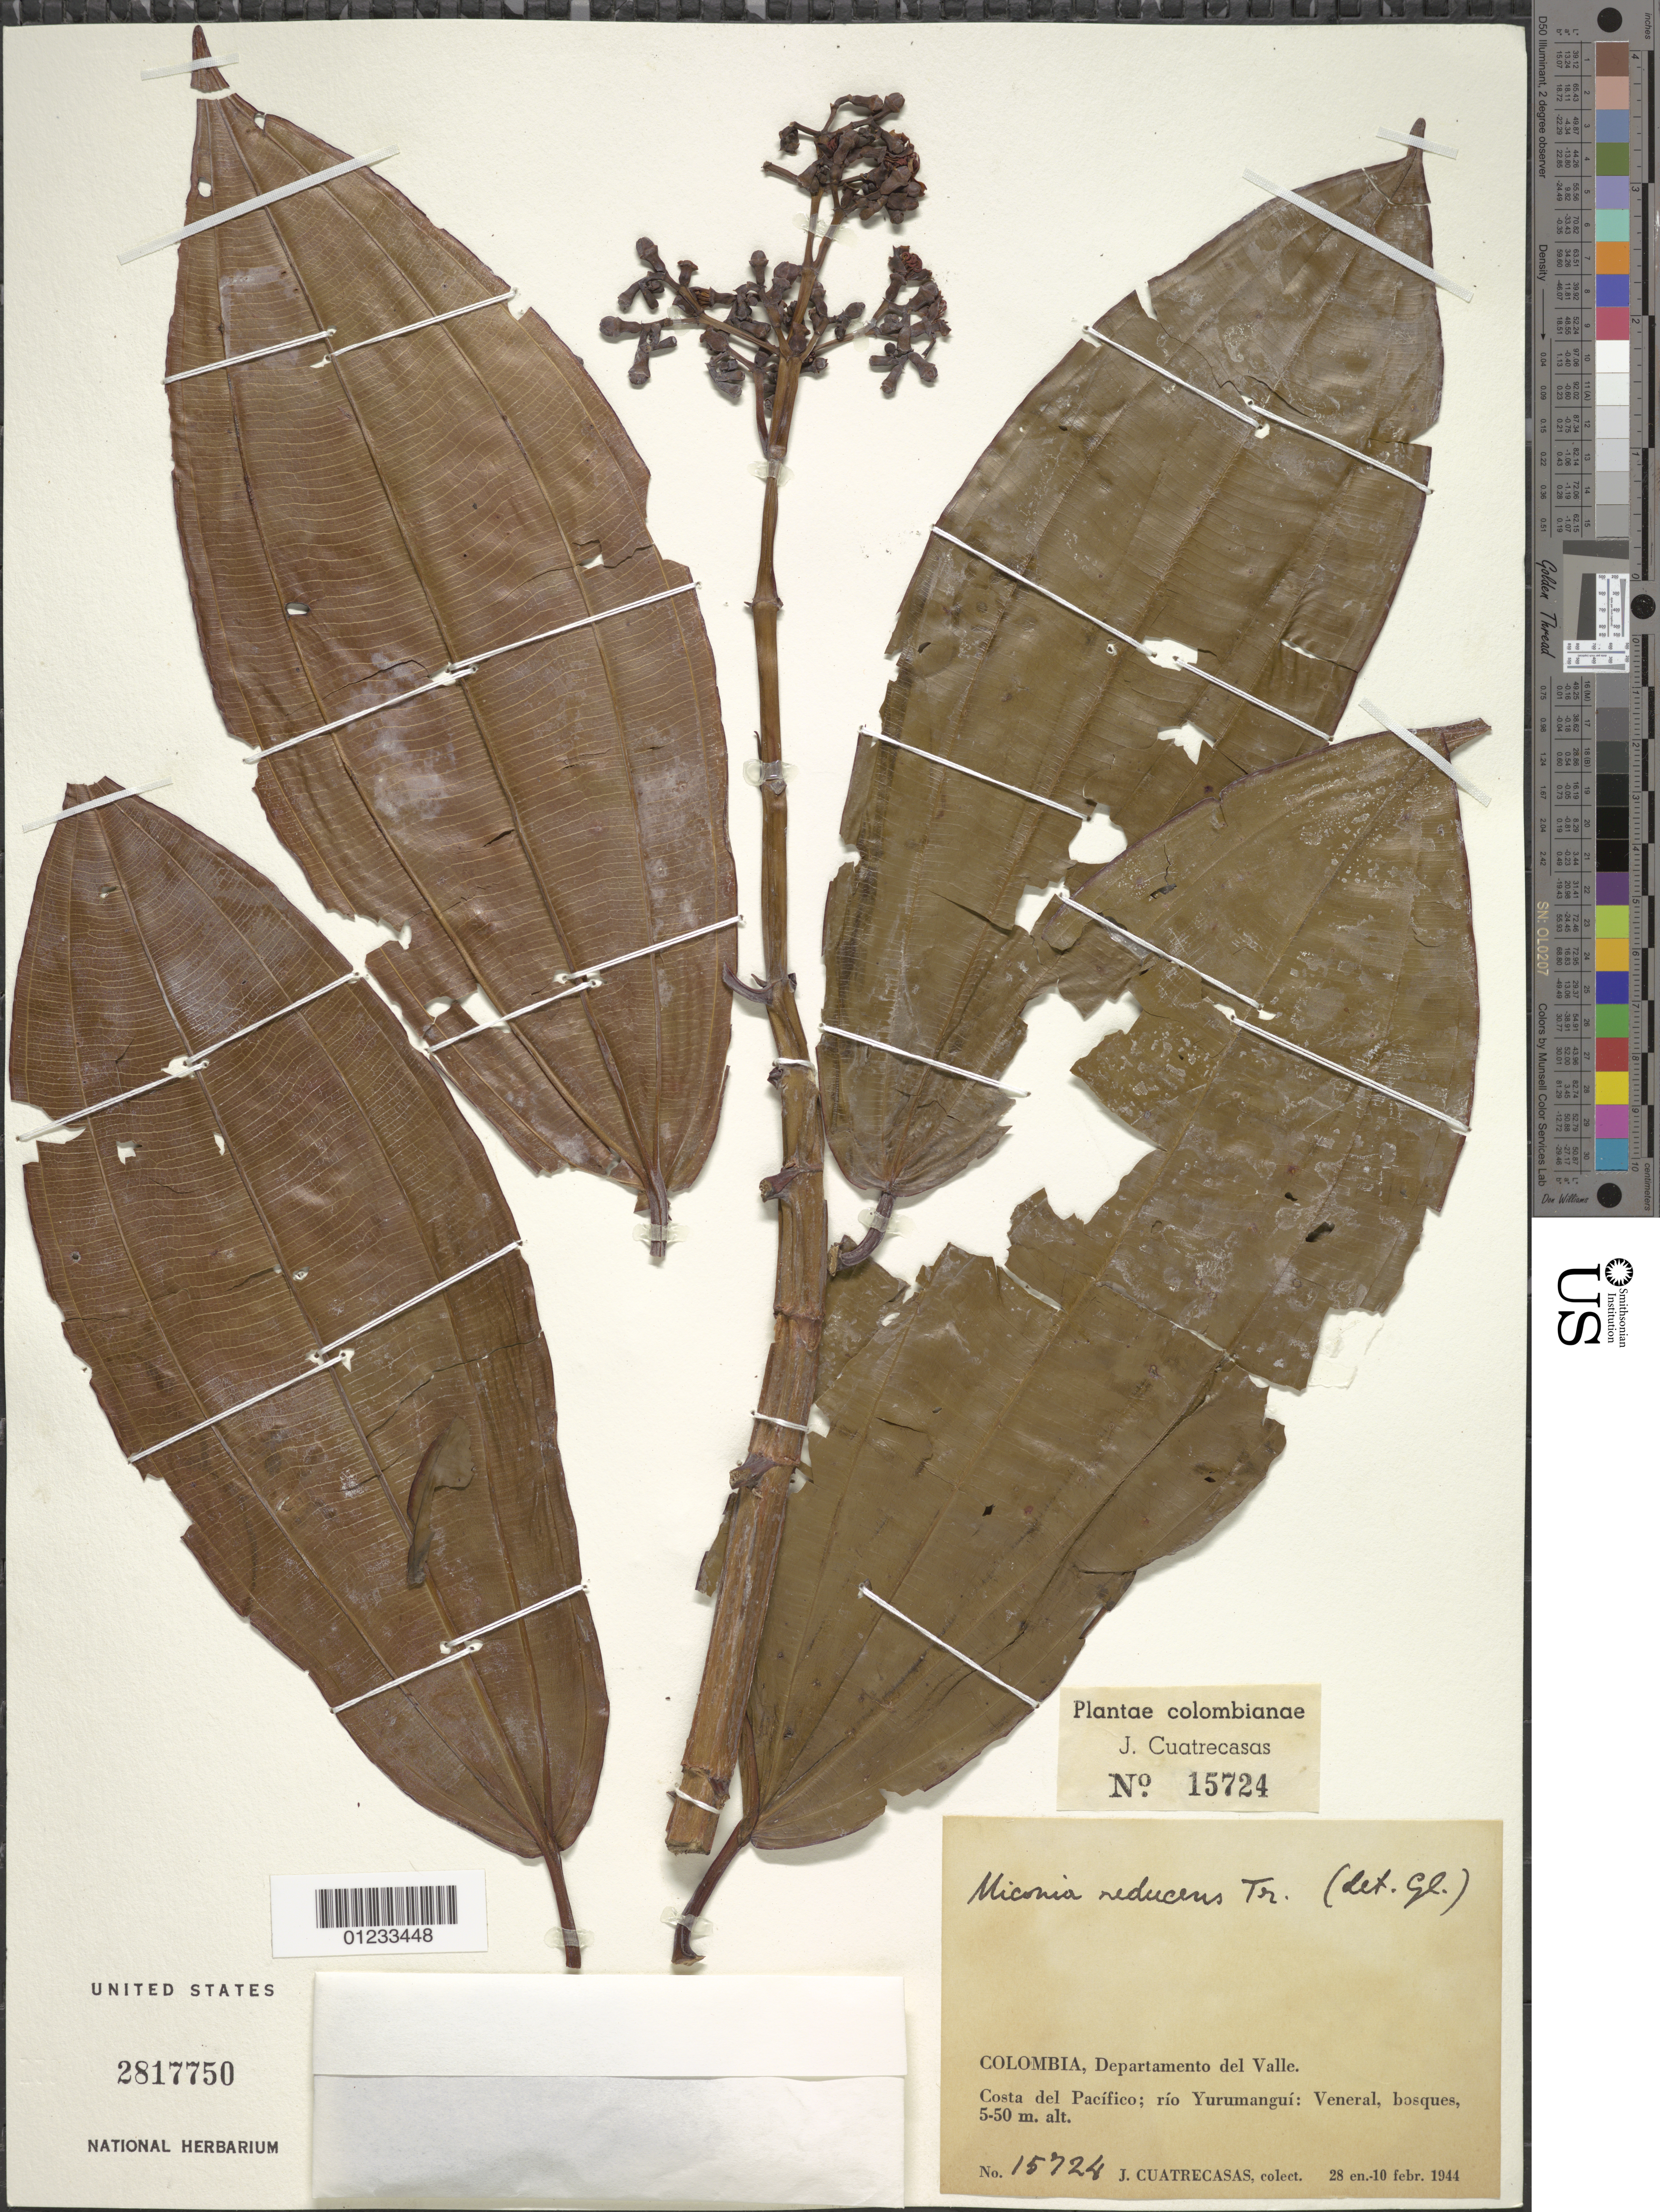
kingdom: Plantae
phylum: Tracheophyta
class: Magnoliopsida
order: Myrtales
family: Melastomataceae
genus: Miconia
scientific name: Miconia reducens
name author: Triana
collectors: J. Cuatrecasas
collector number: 15724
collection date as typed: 28 Jan 1944 to 10 Feb 1944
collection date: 1944-01-28/1944-02-10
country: Colombia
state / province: Valle del Cauca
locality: Costa del Pacifico, Rio Yurumangui, Veneral.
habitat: bosques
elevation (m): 5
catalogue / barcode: US 2817750